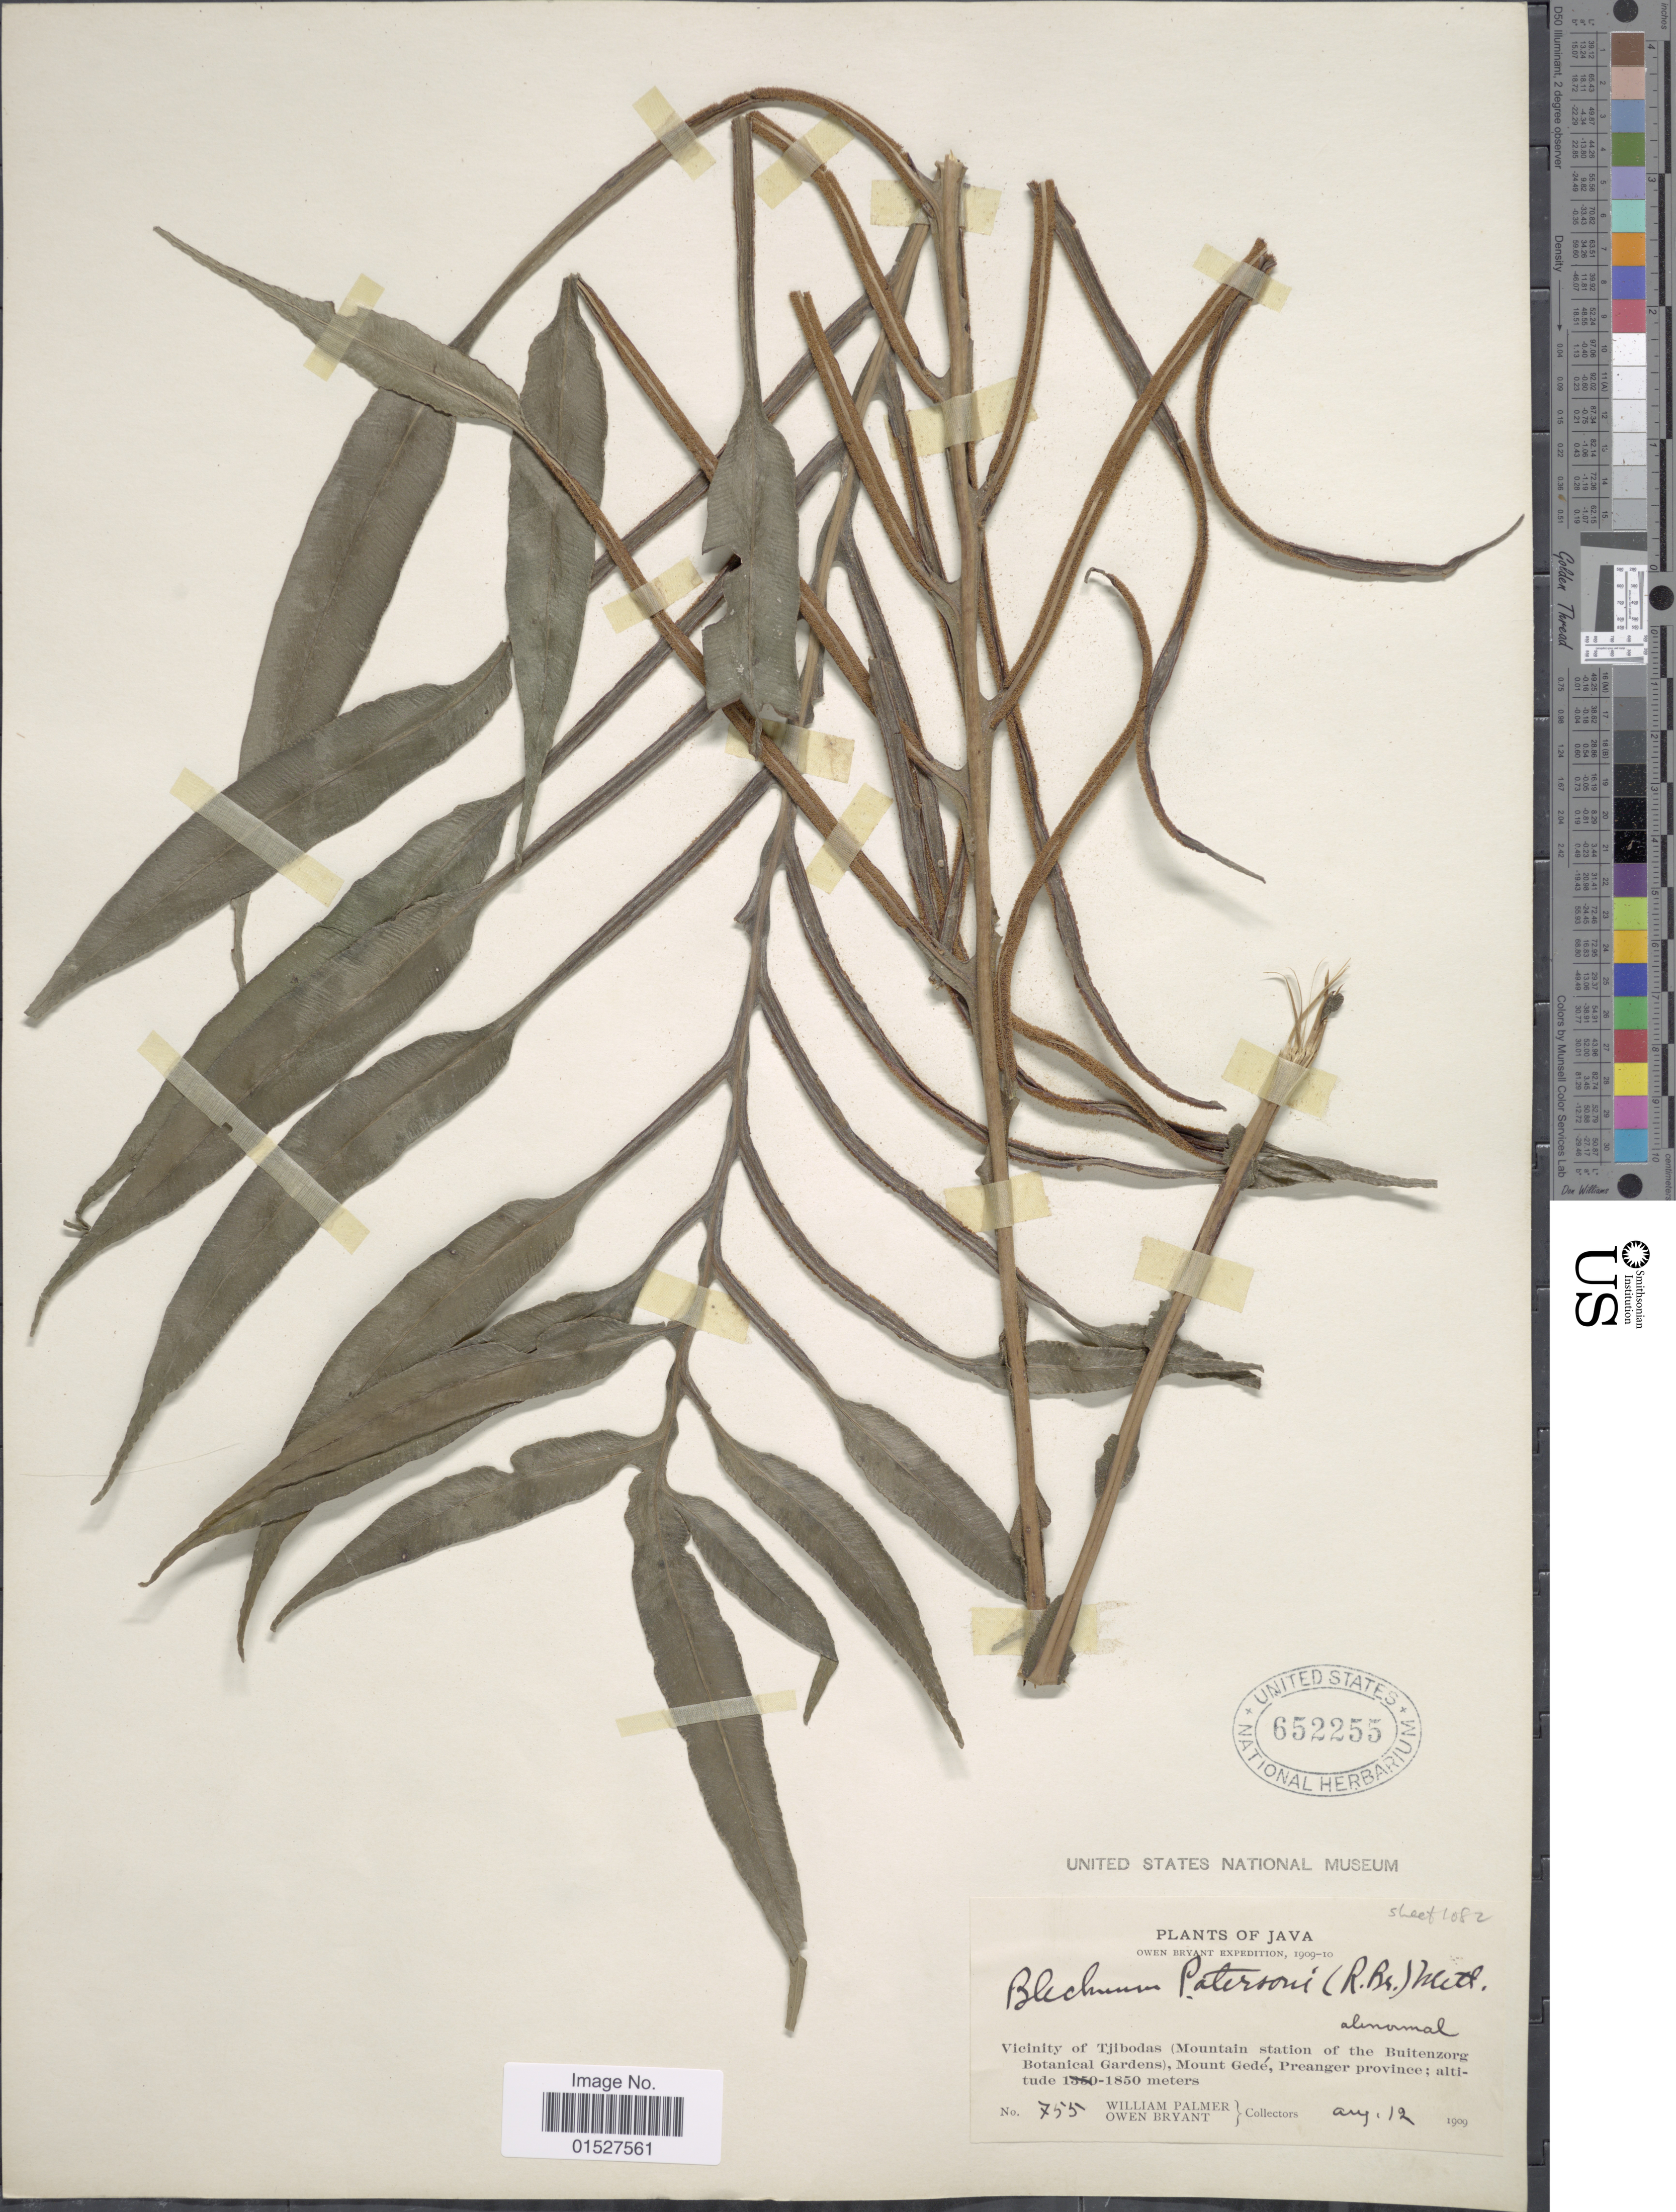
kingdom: Plantae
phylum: Tracheophyta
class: Polypodiopsida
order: Polypodiales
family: Blechnaceae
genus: Blechnum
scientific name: Blechnum melanocaulon subsp. melanocaulon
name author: (Brack.) T.C. Chambers & P. A. Farrant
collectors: W. Palmer & O. Bryant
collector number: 755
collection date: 1909-08-12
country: Indonesia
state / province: Java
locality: Vicinity of Tjibodas (Mountain station of the Buitenzorg Botanical Gardens), Mount Gede, Preanger province.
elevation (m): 1850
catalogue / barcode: US 652255